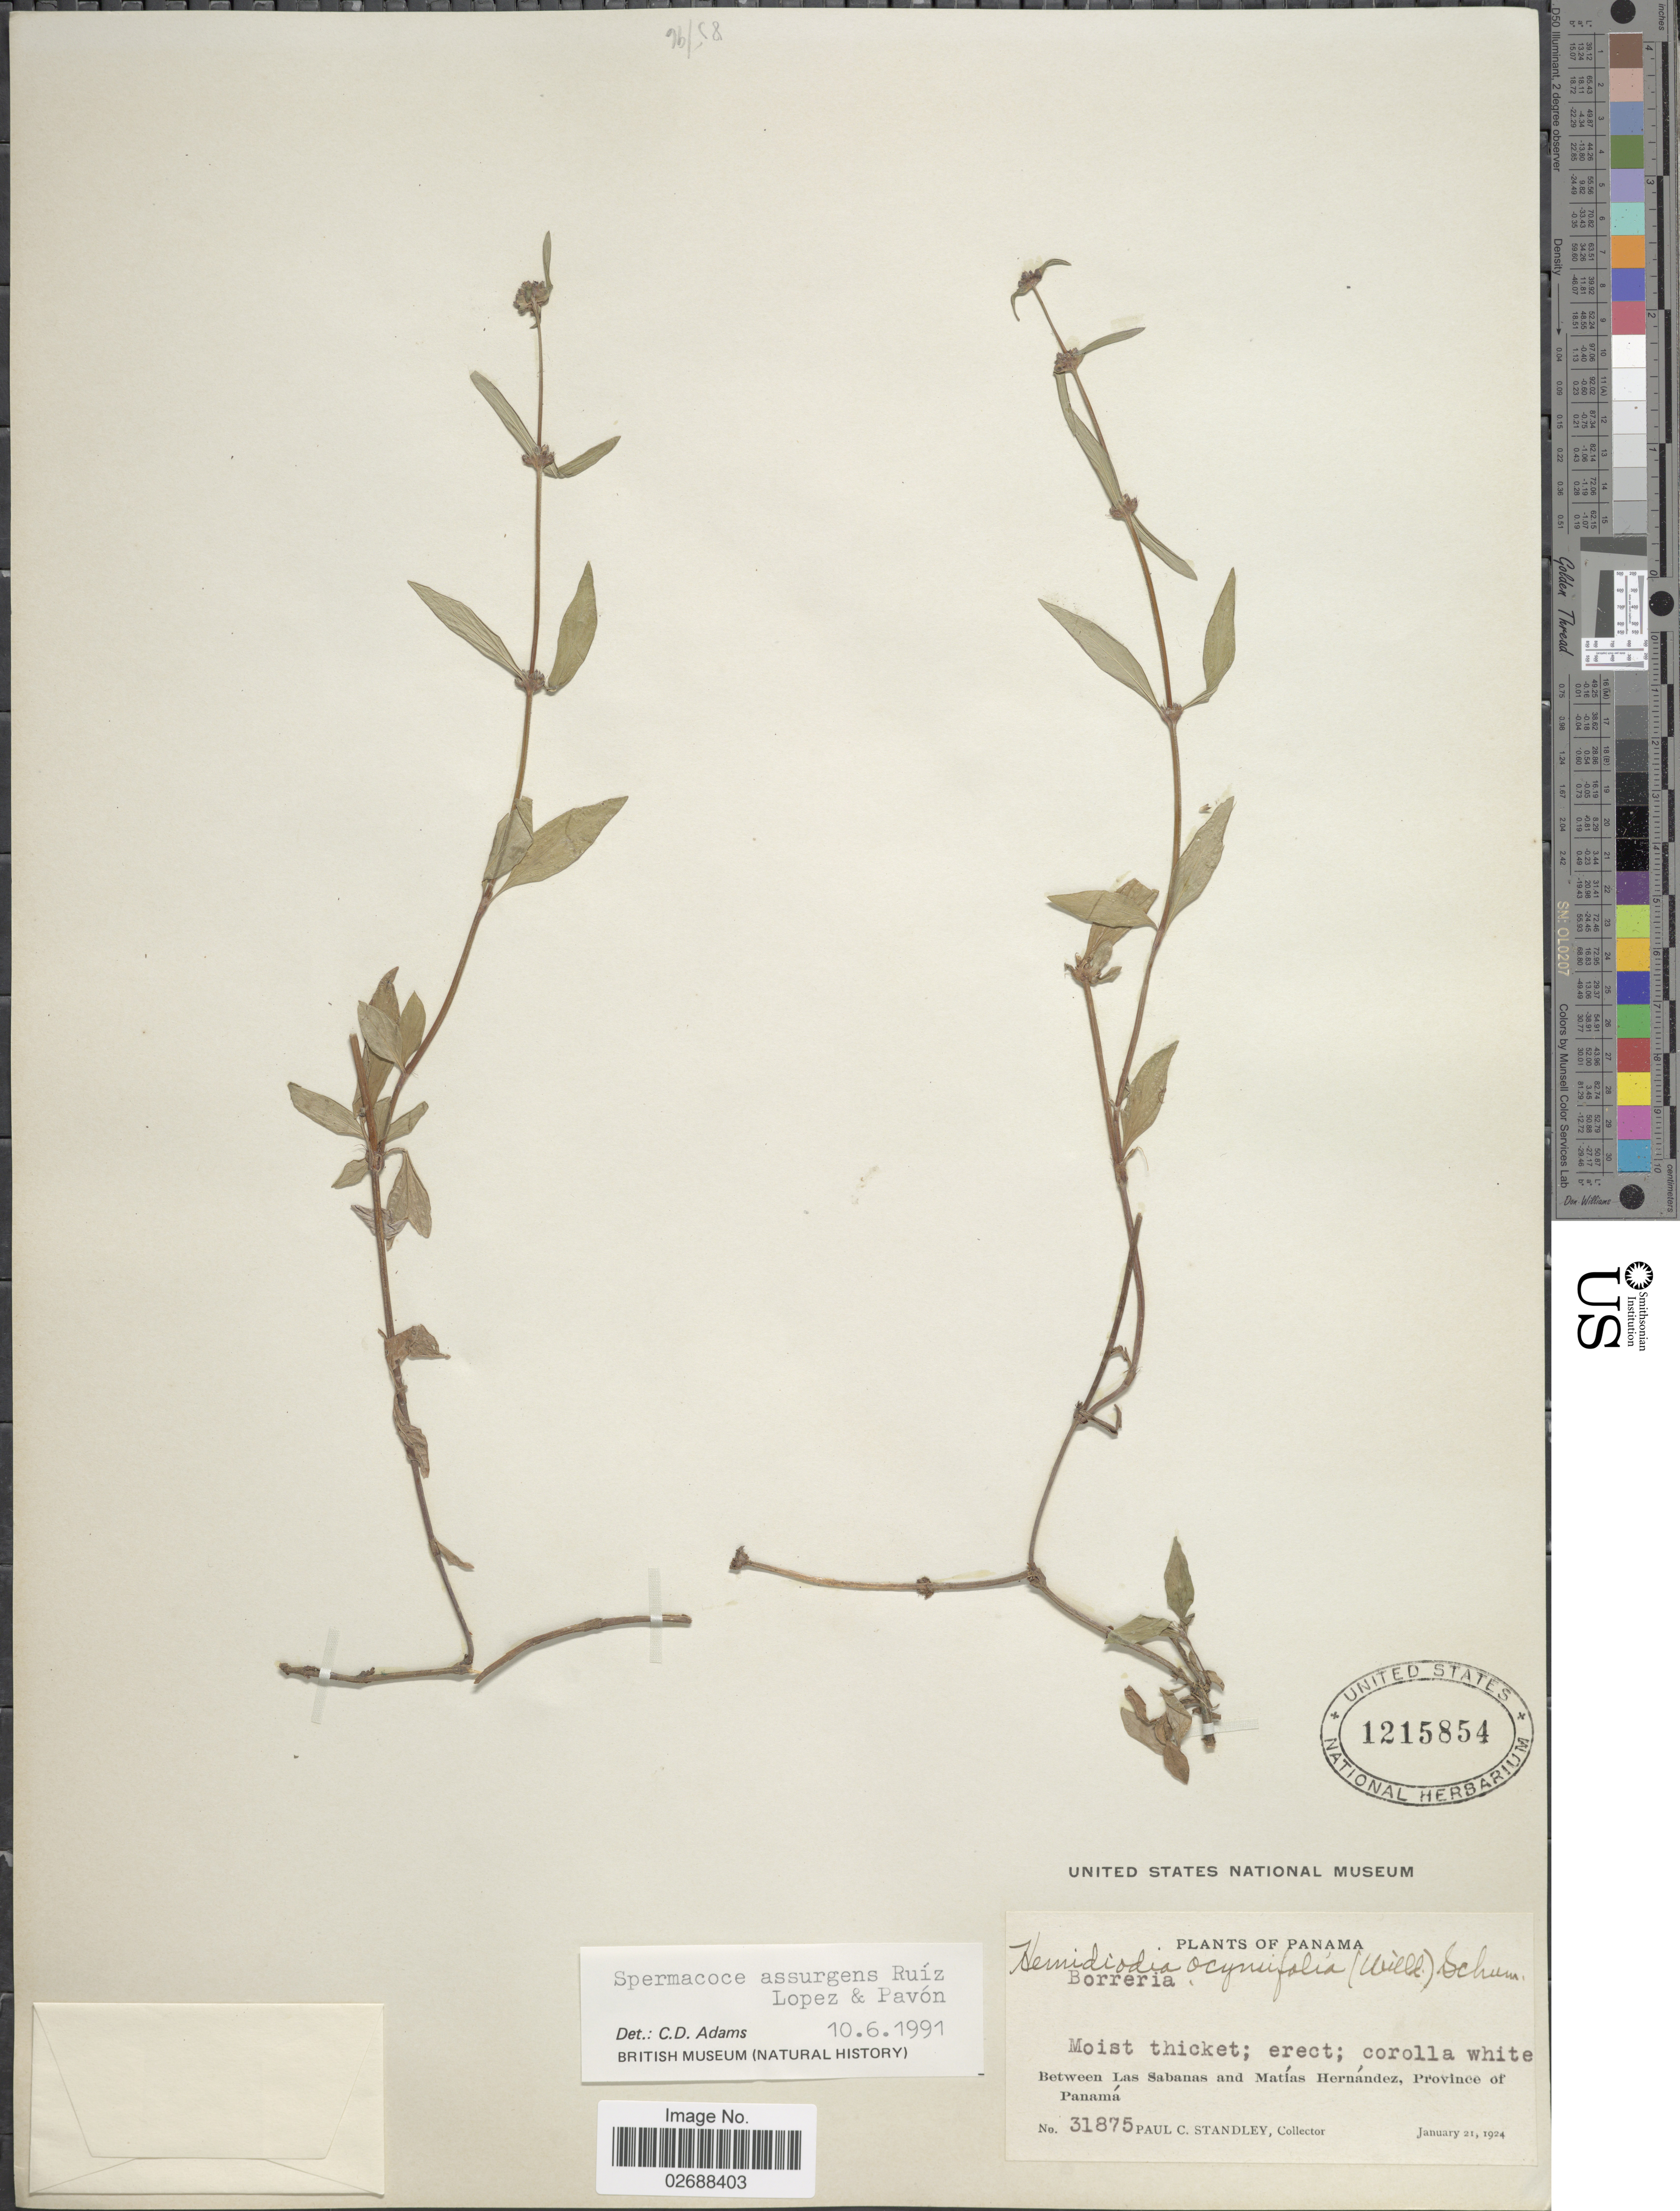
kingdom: Plantae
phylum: Tracheophyta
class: Magnoliopsida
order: Gentianales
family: Rubiaceae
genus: Borreria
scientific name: Borreria assurgens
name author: (Ruiz & Pav.) Griseb.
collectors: P. C. Standley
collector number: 31875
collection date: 1924-01-21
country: Panama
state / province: Panamá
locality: Between Las Sabanas and Matías Hernández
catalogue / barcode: US 1215854